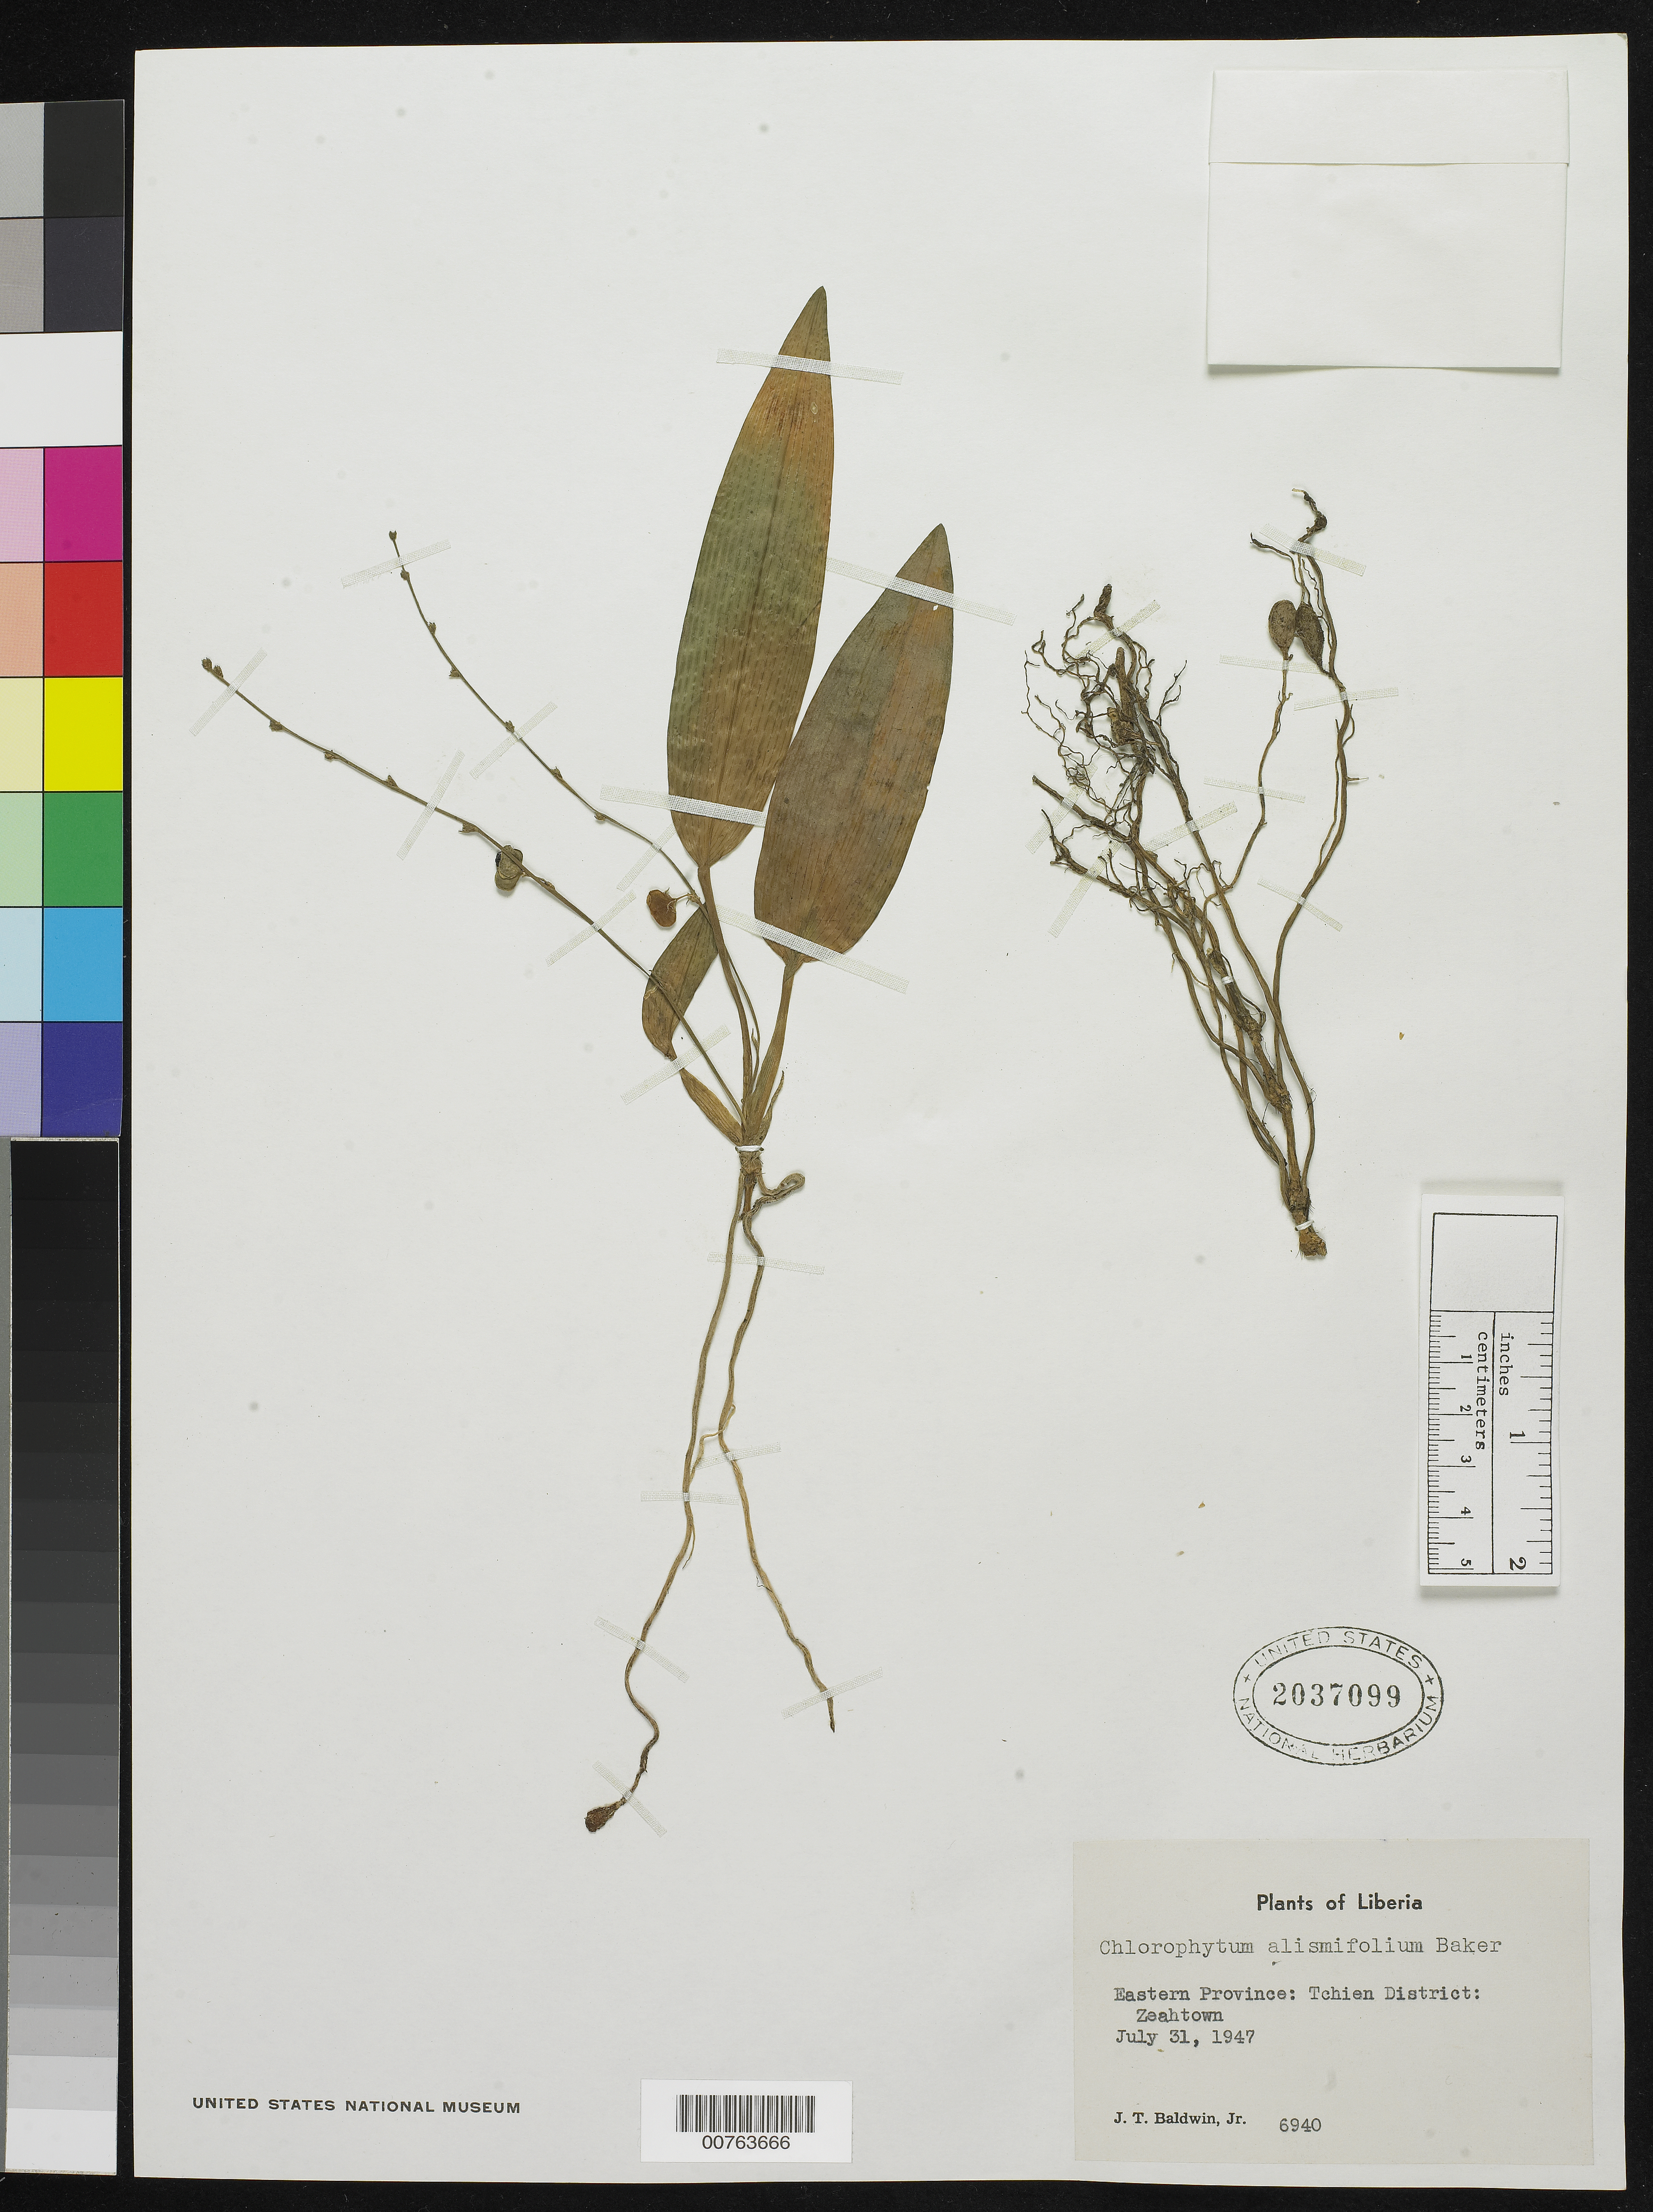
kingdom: Plantae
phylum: Tracheophyta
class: Liliopsida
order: Asparagales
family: Asparagaceae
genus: Chlorophytum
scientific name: Chlorophytum alismifolium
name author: Baker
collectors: J. T. Baldwin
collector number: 6940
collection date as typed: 31 Jul 1947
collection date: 1947-07-31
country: Liberia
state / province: Grand Gedeh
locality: Eastern Province: Tchien District, Zeahtown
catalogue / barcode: US 2037099